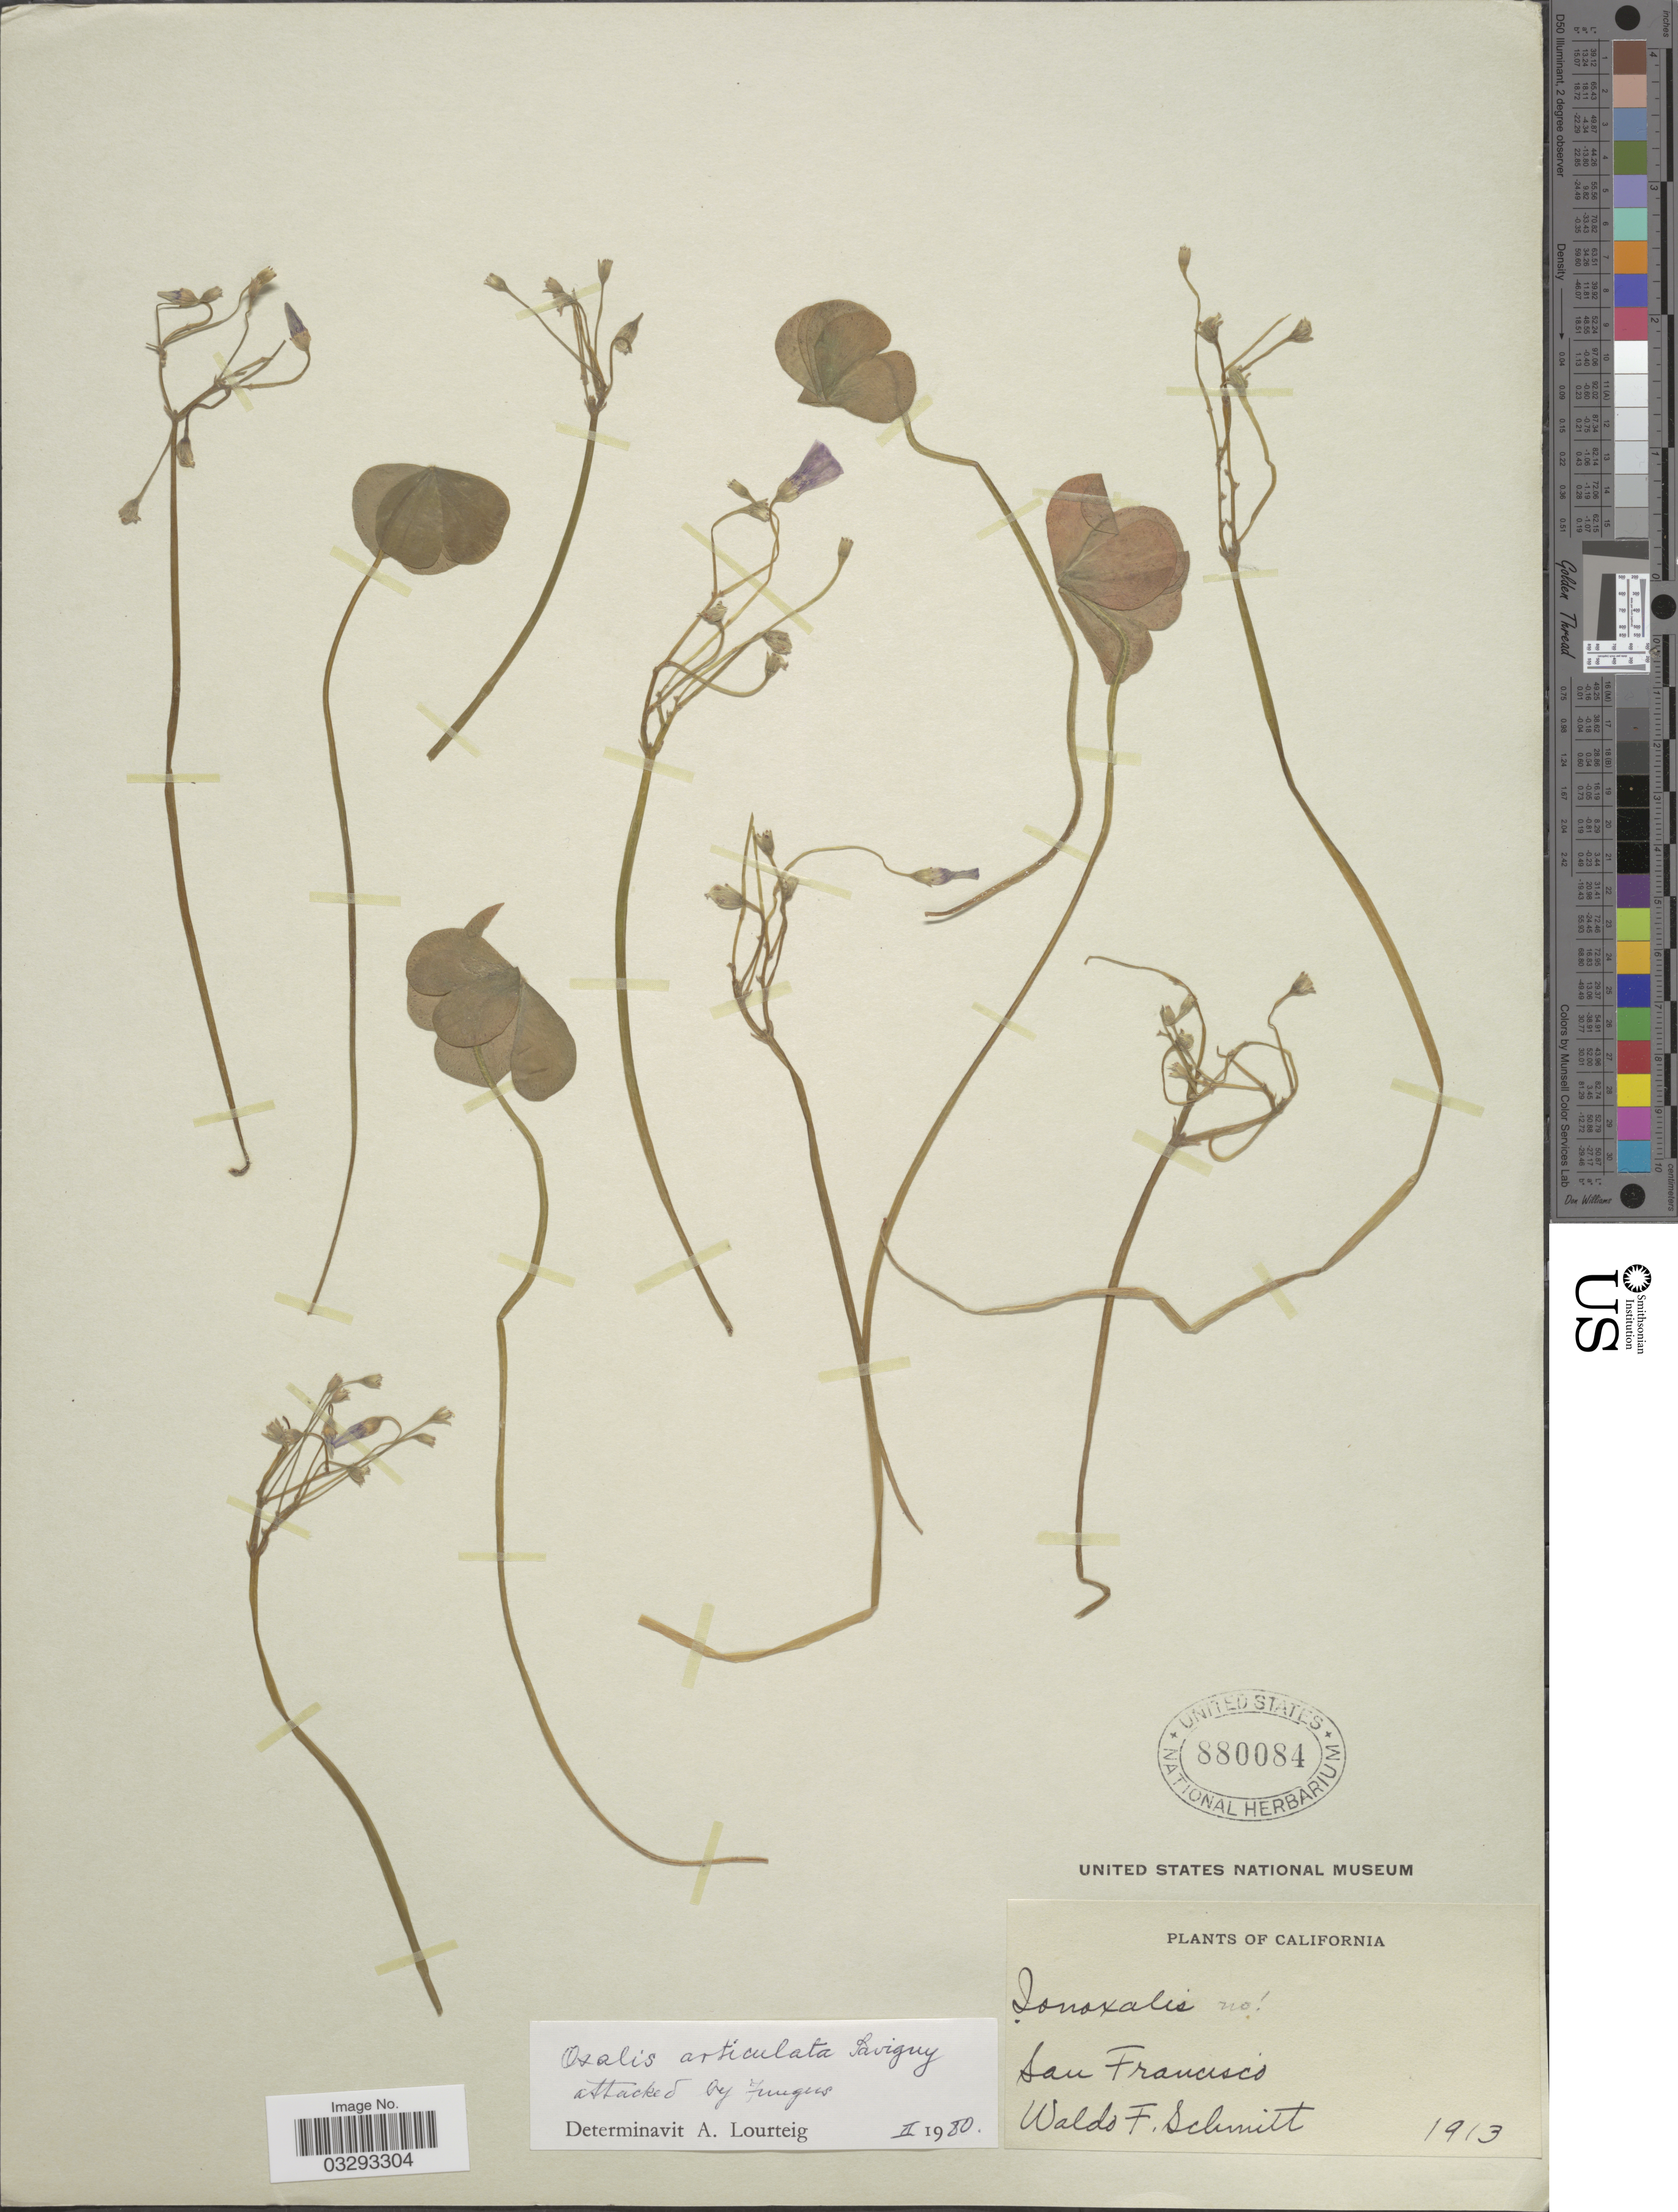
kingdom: Plantae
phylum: Tracheophyta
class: Magnoliopsida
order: Oxalidales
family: Oxalidaceae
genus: Oxalis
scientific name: Oxalis articulata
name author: Savigny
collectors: W. L. Schmitt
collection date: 1913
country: United States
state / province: California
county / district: San Francisco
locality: San Francisco.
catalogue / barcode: US 880084